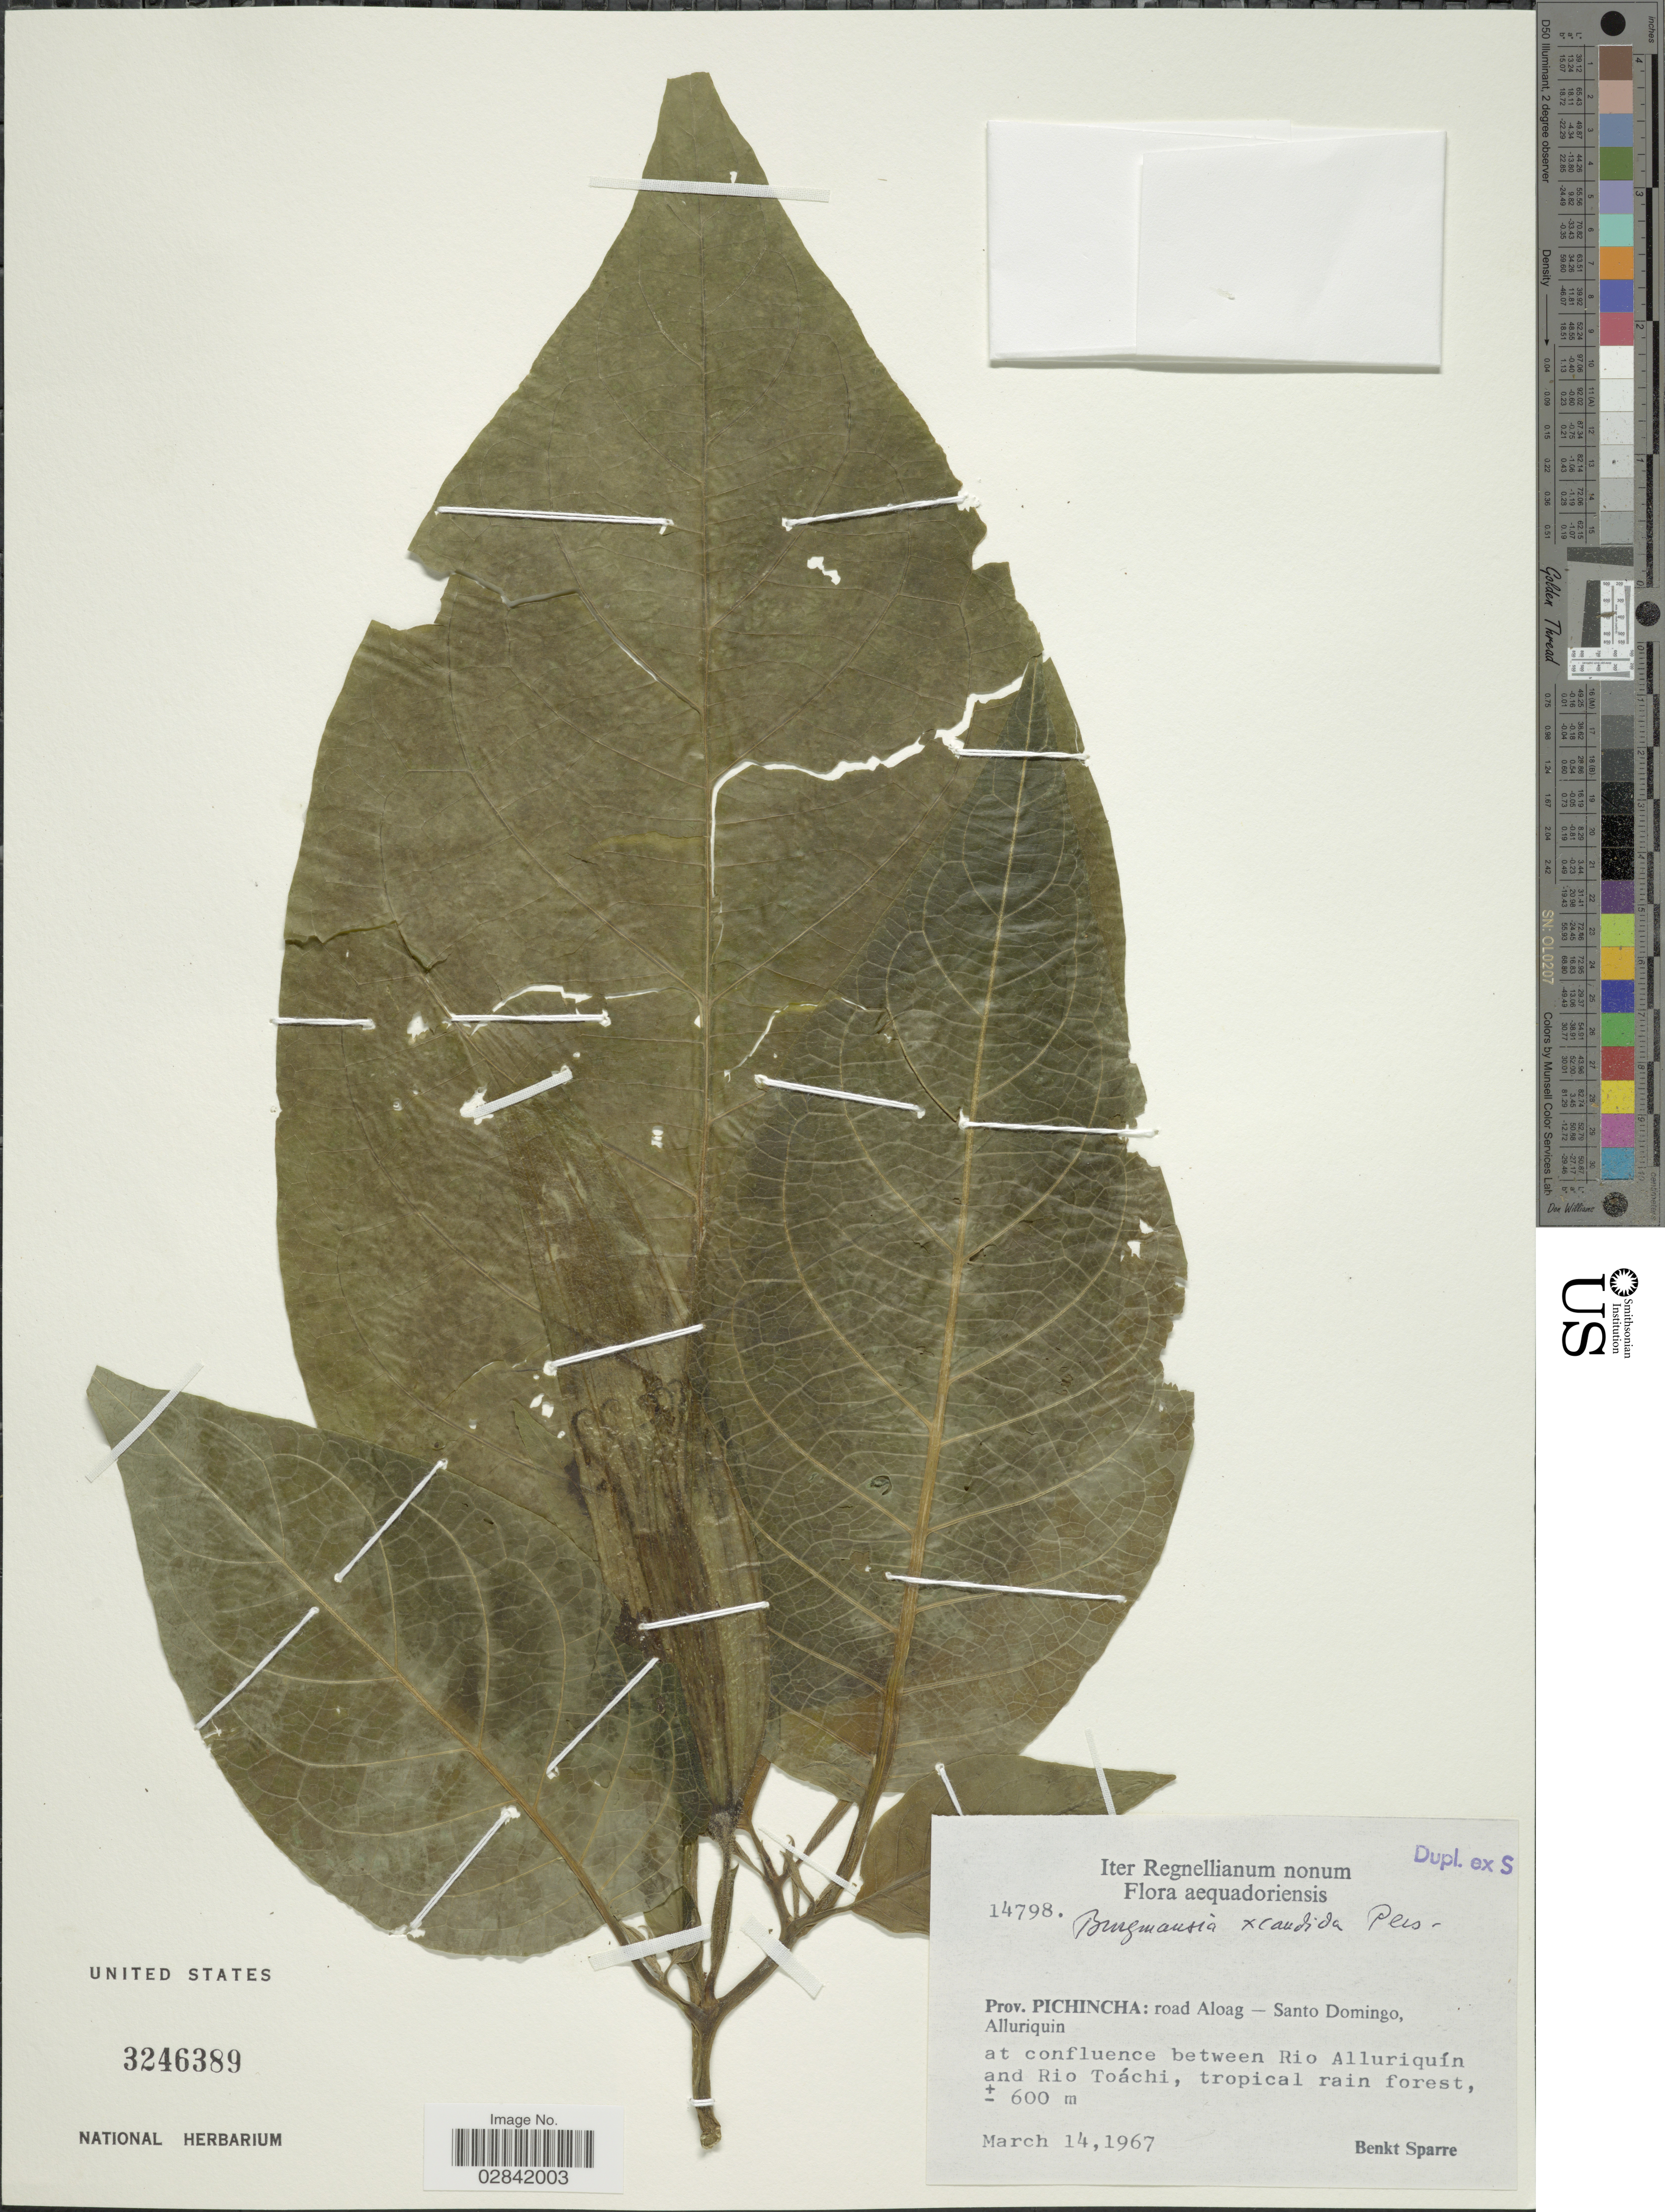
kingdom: Plantae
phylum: Tracheophyta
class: Magnoliopsida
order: Solanales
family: Solanaceae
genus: Brugmansia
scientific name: Brugmansia x candida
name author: Pers.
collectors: B. Sparre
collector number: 14798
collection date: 1967-03-14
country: Ecuador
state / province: Pichincha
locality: Prov. Pichincha: road Aloag - Santo Domingo, Alluriquin, at confluence between Rio Alluriquín and Rio Toáchi.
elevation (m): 600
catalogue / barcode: US 3246389